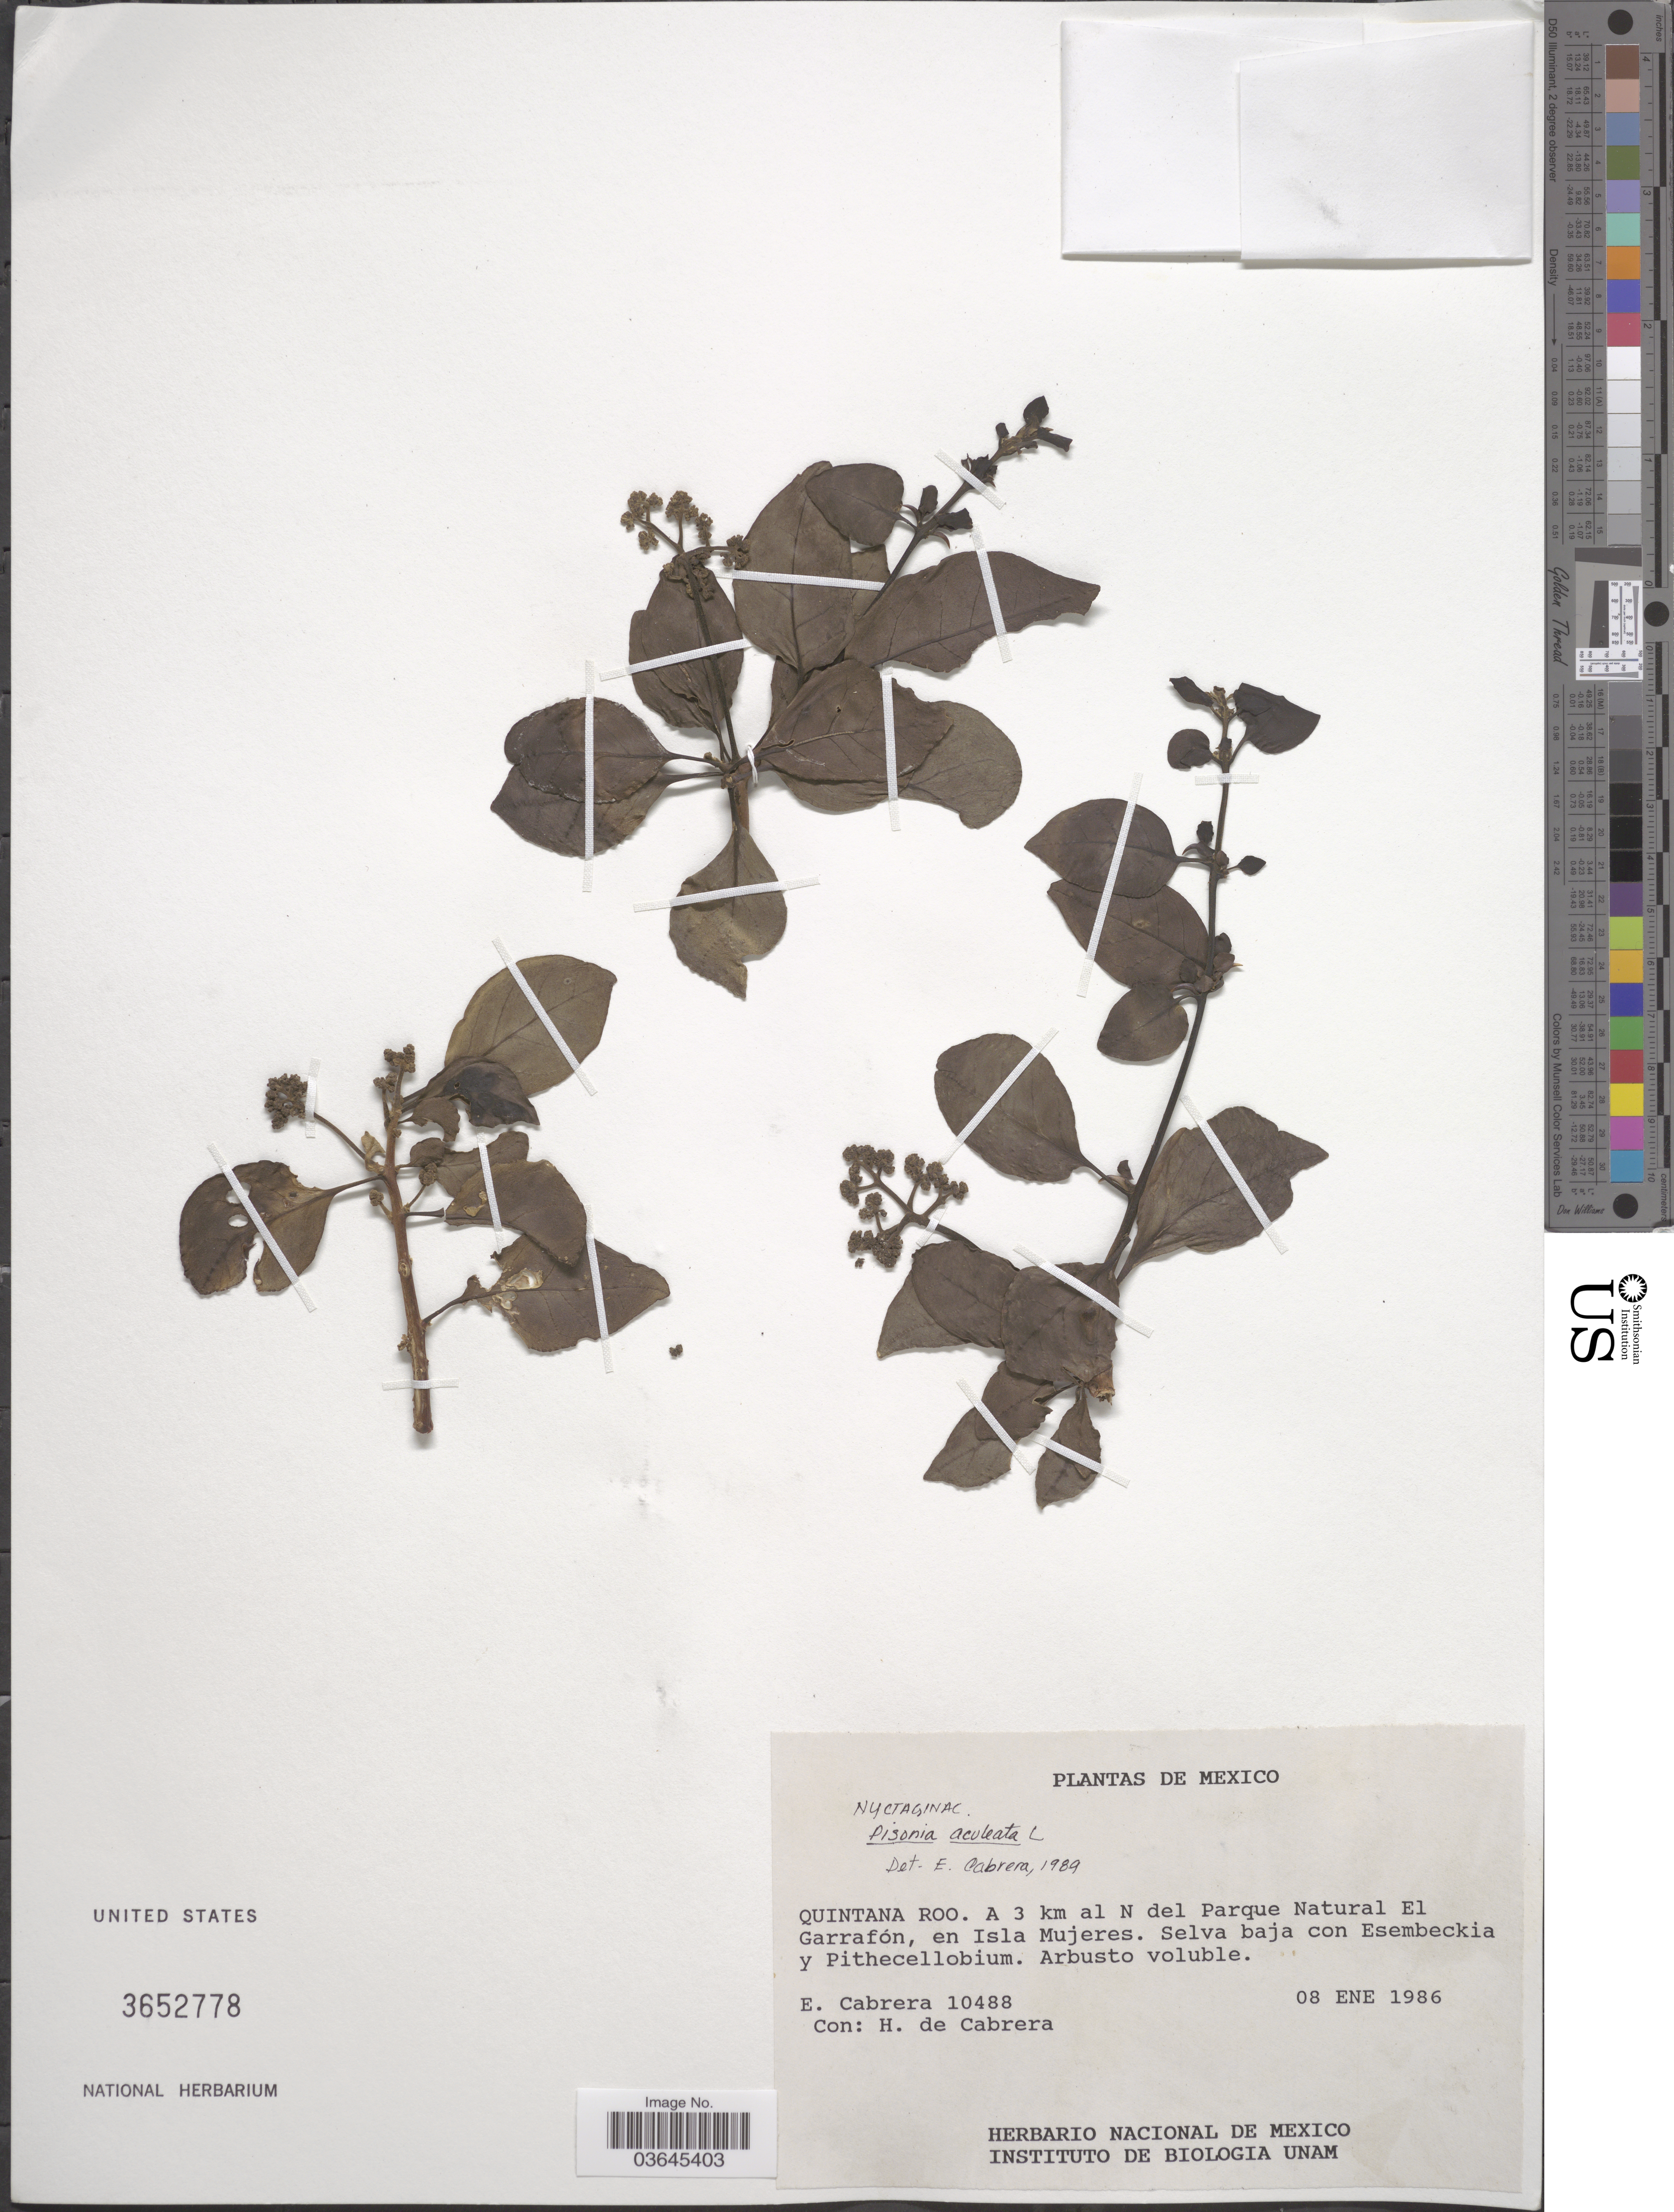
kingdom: Plantae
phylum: Tracheophyta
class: Magnoliopsida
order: Caryophyllales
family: Nyctaginaceae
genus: Pisonia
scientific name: Pisonia aculeata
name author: L.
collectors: E. Cabrera & H. de Cabrera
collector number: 10488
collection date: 1986-01-08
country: Mexico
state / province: Quintana Roo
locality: A 3 km al N del Parque Natural El Garrafón, en Isla Mujeres.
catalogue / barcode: US 3652778